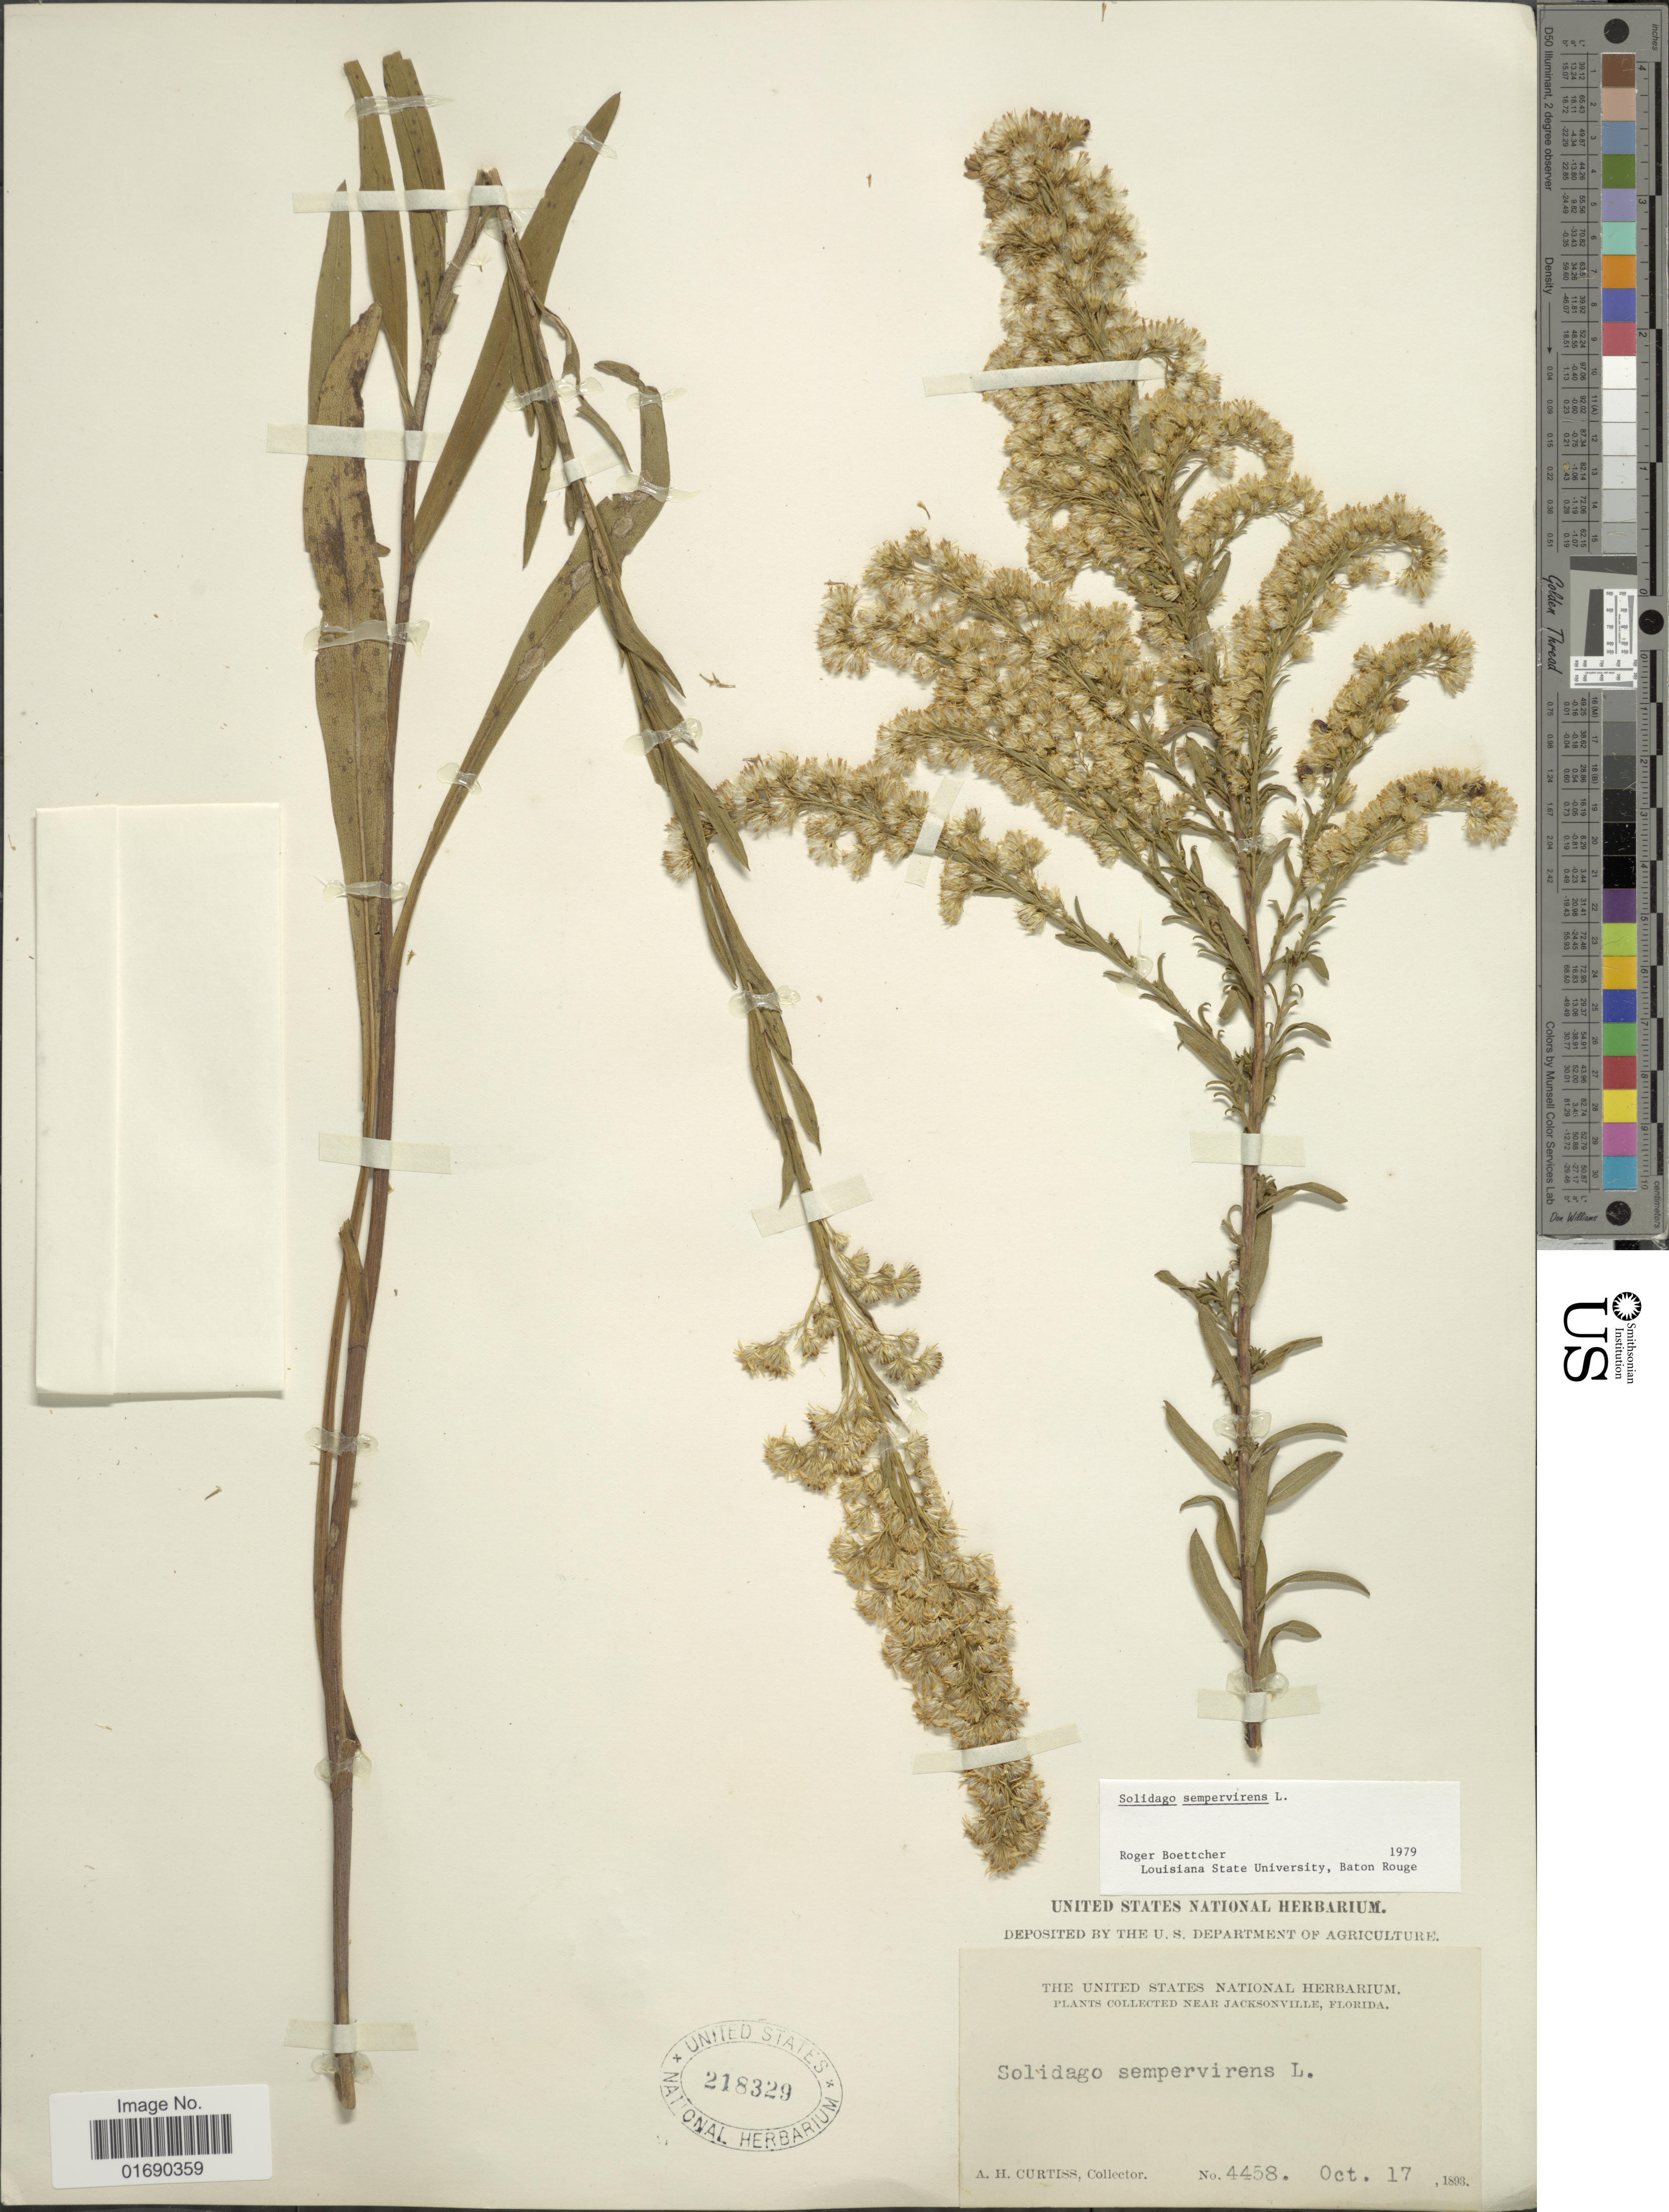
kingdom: Plantae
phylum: Tracheophyta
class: Magnoliopsida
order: Asterales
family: Asteraceae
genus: Solidago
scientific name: Solidago sempervirens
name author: L.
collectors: A. H. Curtiss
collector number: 4458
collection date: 1893-10-17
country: United States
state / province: Florida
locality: Near Jacksonville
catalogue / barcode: US 218329